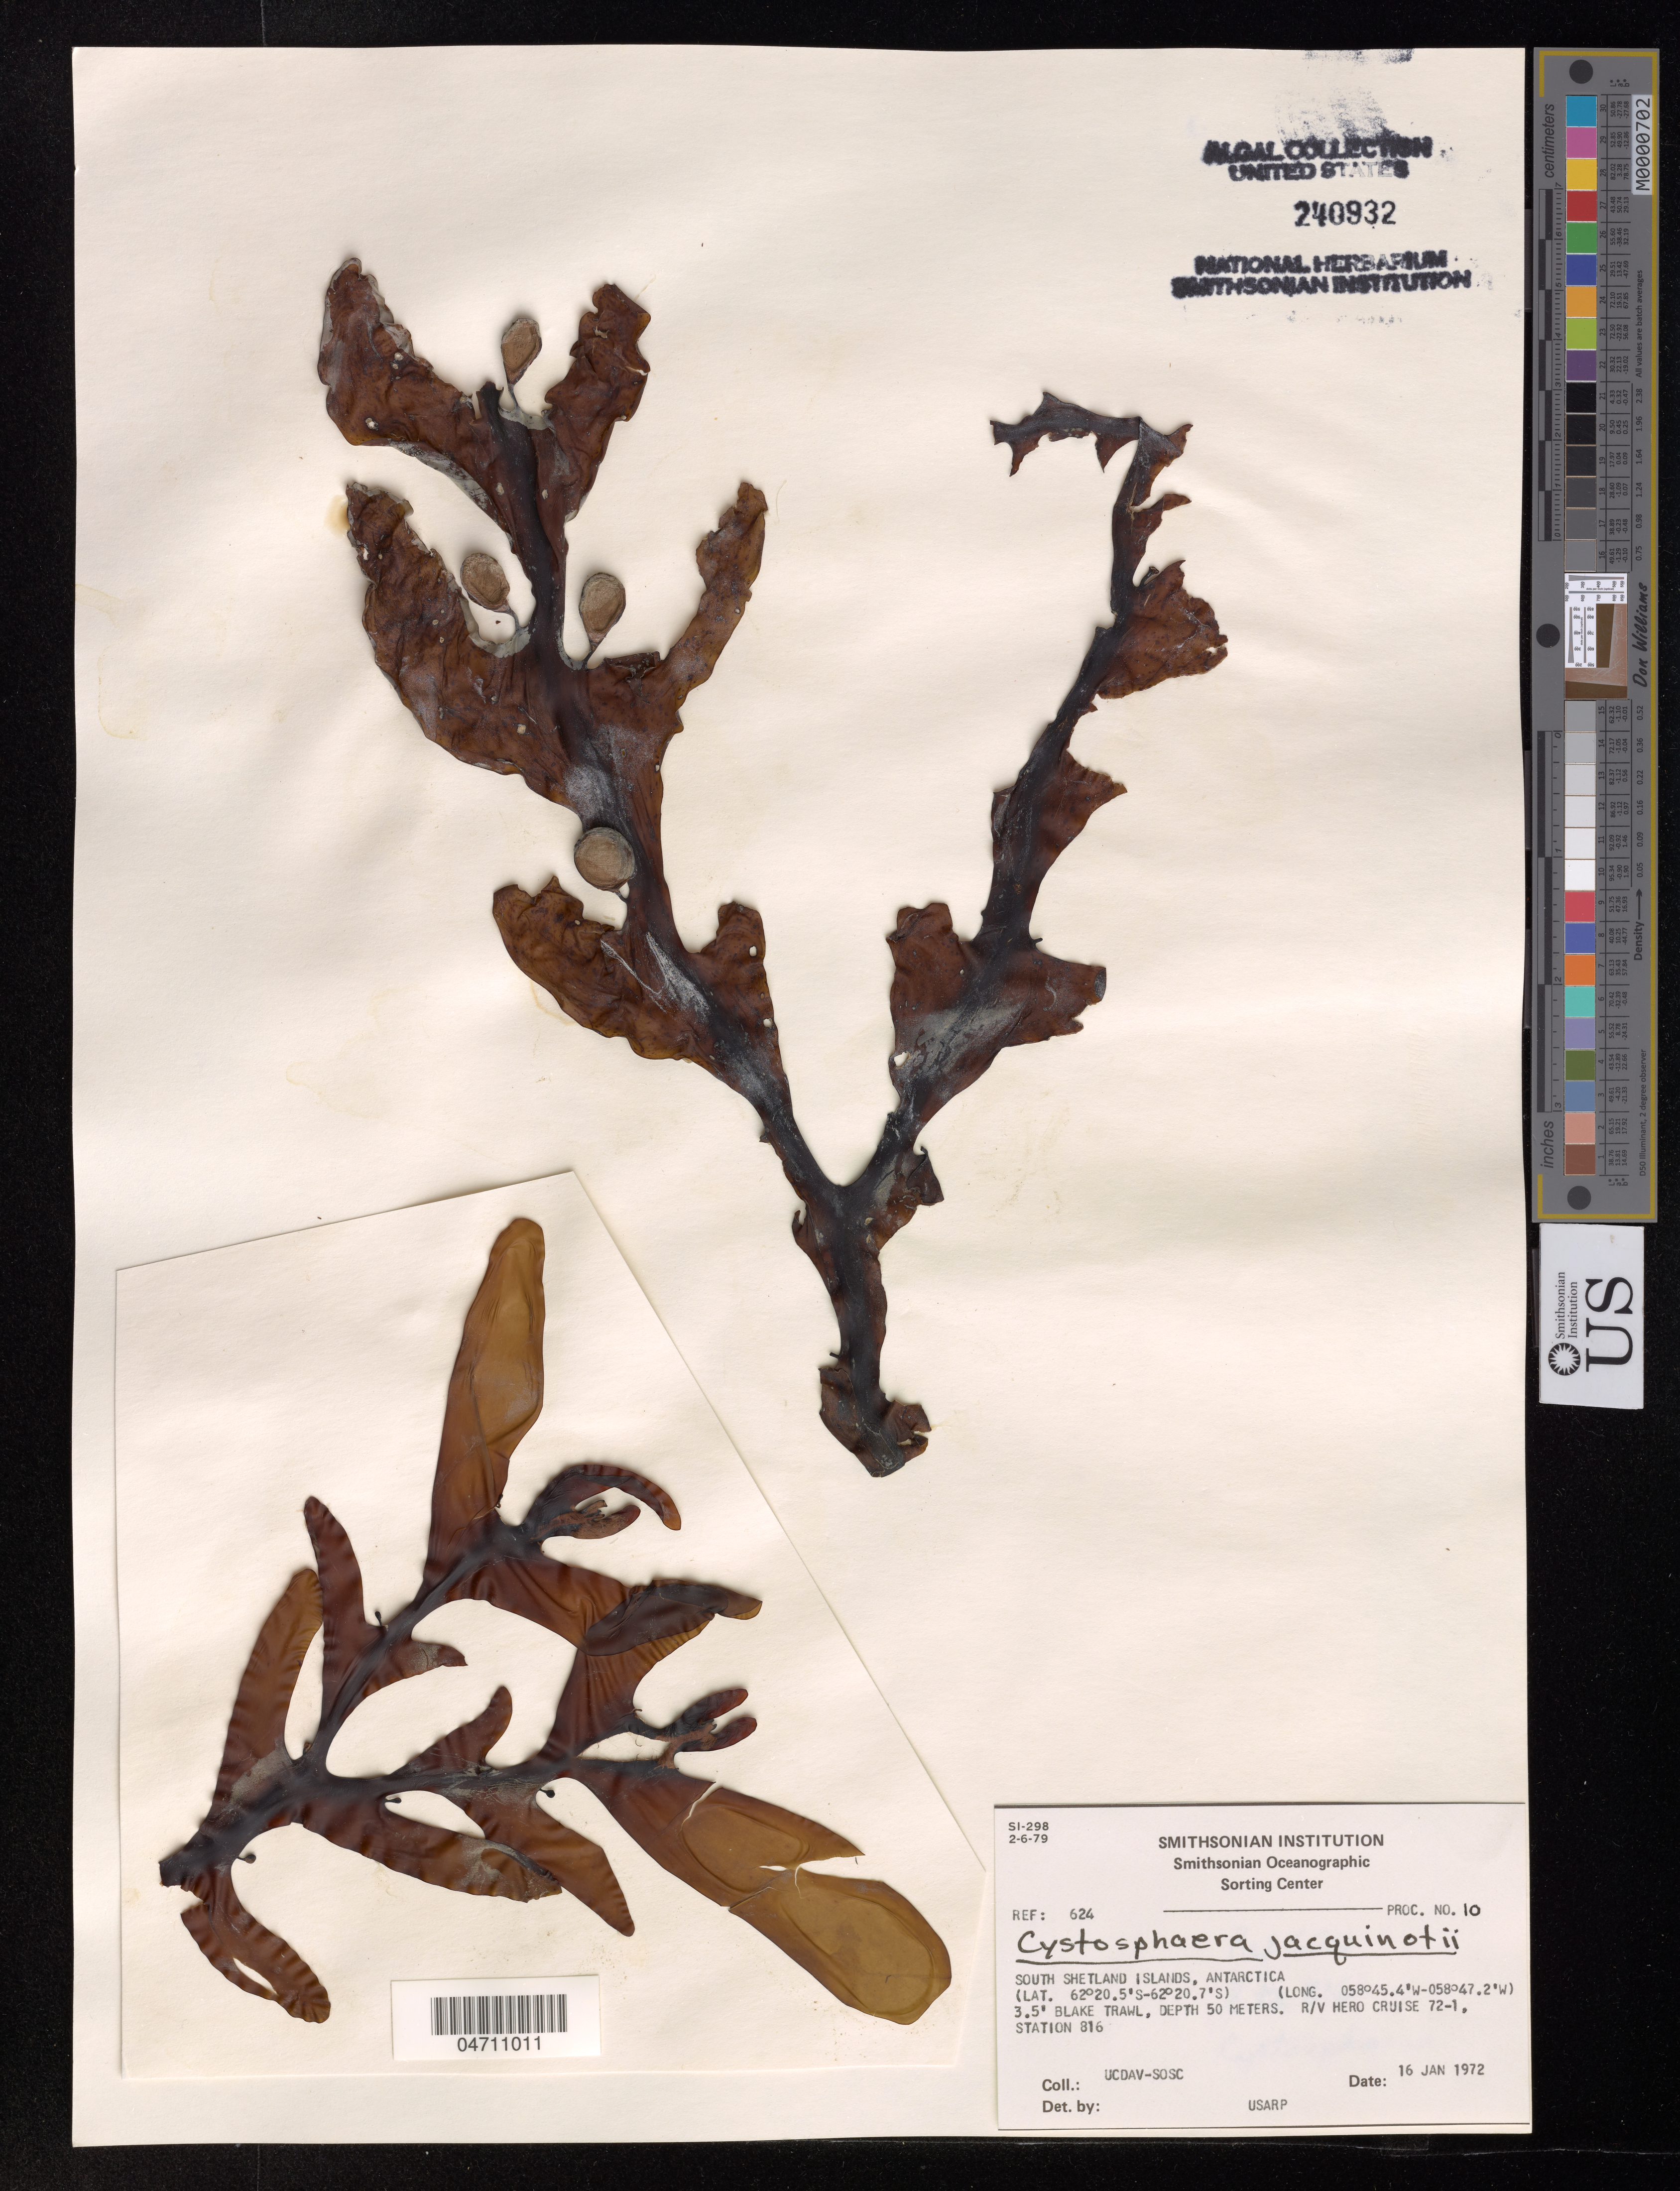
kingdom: Chromista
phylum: Ochrophyta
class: Phaeophyceae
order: Fucales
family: Seirococcaceae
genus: Cystosphaera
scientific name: Cystosphaera jacquinotii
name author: (Montagne) Skottsberg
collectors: UC Davis-SOSC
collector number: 624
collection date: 1972-01-16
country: Antarctica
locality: South Shetland Islands. Blake Trwal. R/V Hero cruise. 72-1, Station 816.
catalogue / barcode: US 240932